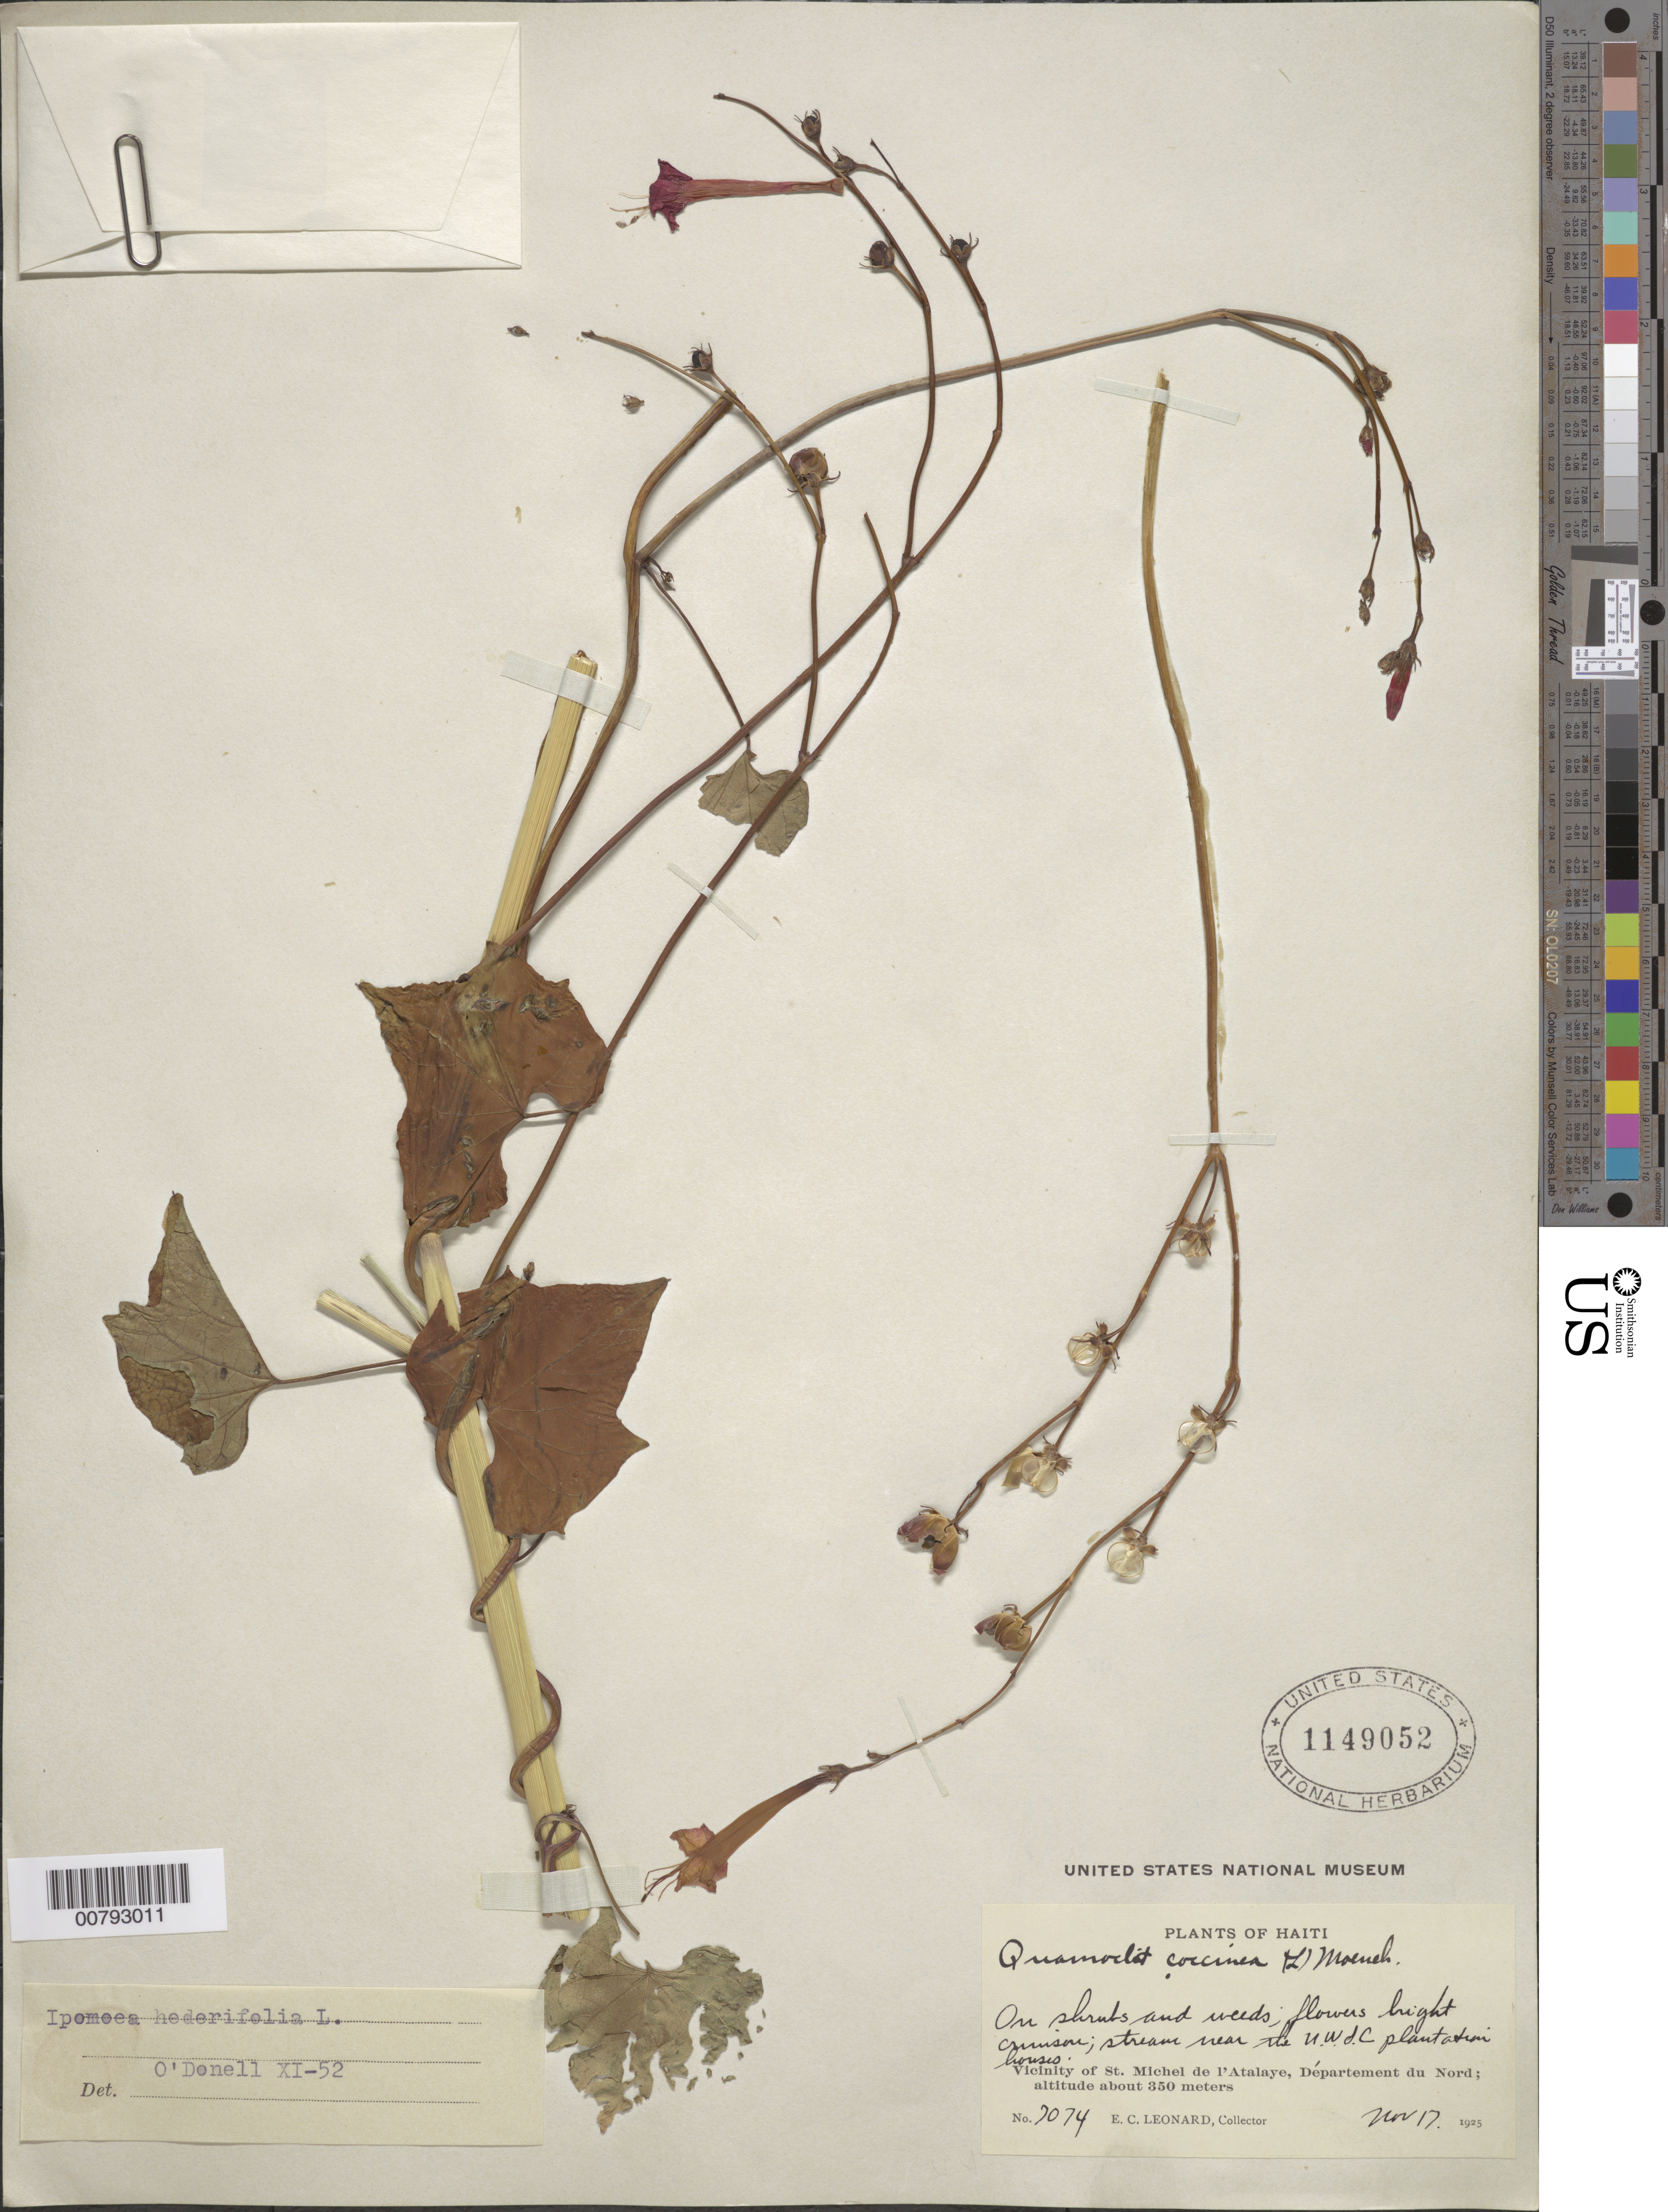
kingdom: Plantae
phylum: Tracheophyta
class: Magnoliopsida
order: Solanales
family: Convolvulaceae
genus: Ipomoea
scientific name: Ipomoea hederifolia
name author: L.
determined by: O'Donnell, --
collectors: E. C. Leonard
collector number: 7074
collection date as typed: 17 Nov 1925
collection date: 1925-11-17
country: Haiti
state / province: Nord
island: Hispaniola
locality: Vicinity of St. Michel de l'Atalaye, near the U.W.I.C. plantation houses.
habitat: Stream.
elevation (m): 350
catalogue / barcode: US 1149052